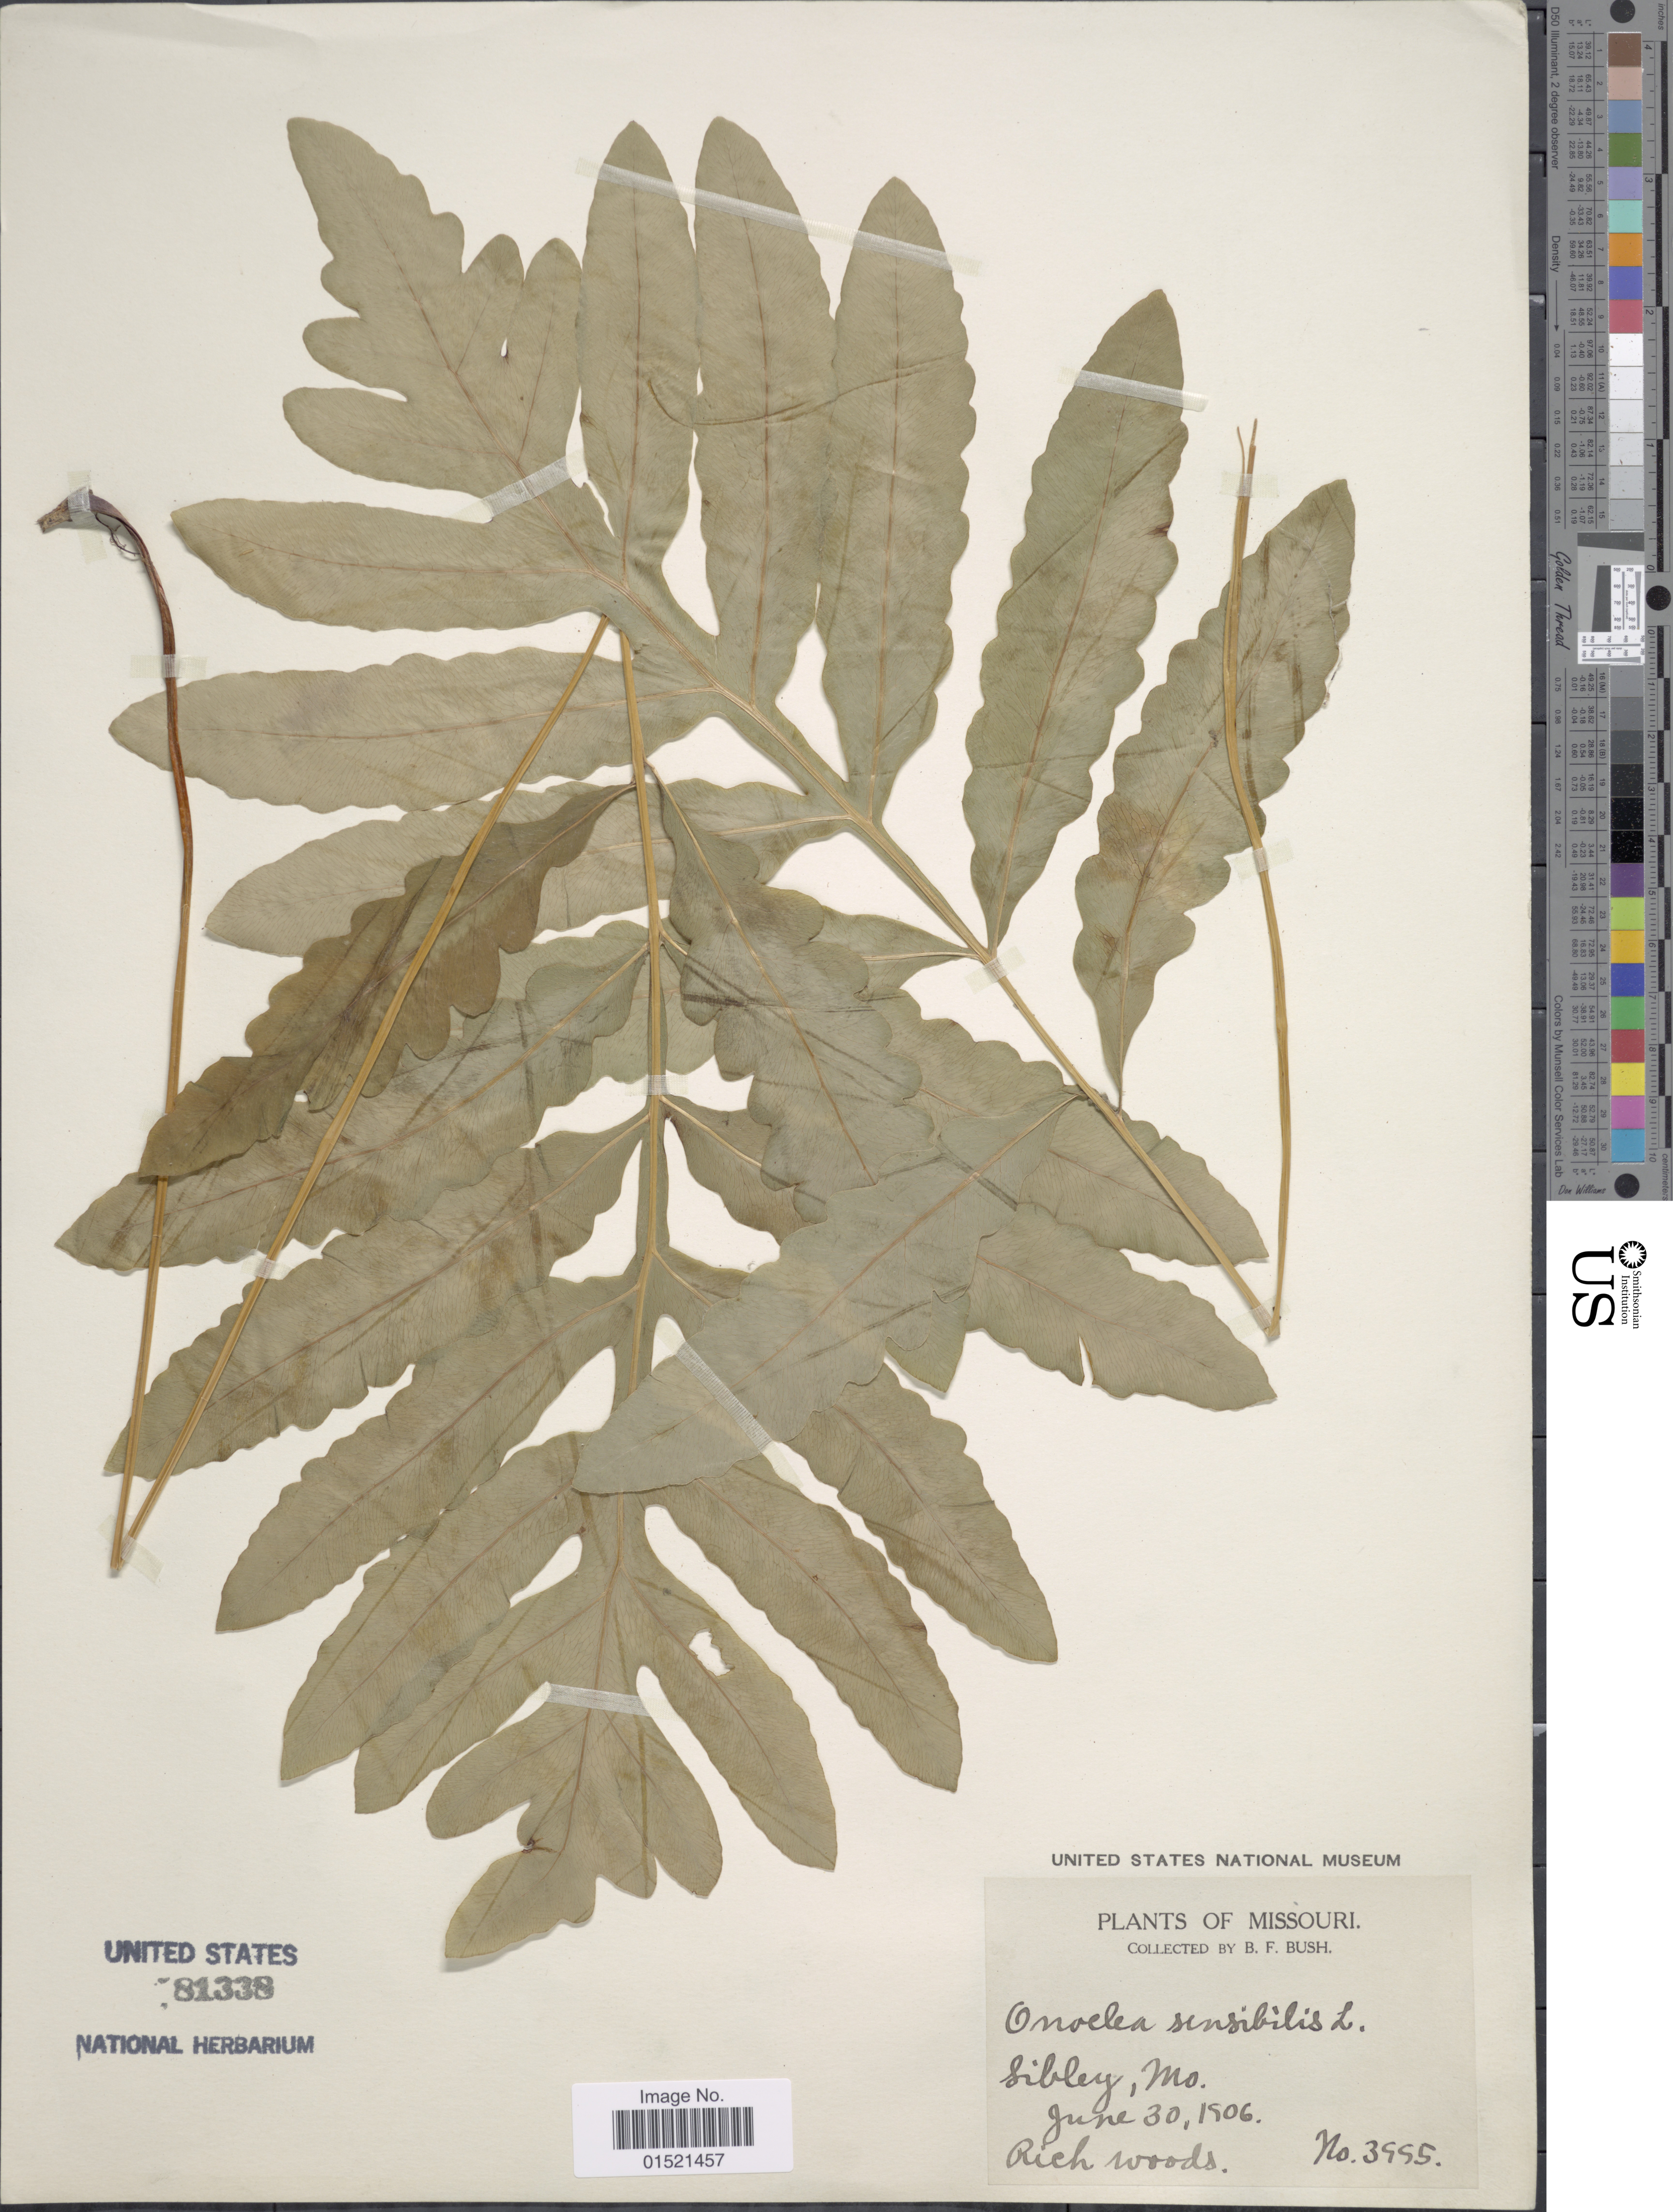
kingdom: Plantae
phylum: Tracheophyta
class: Polypodiopsida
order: Polypodiales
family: Onocleaceae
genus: Onoclea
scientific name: Onoclea sensibilis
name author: L.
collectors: B. F. Bush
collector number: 3995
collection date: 1906-06-30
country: United States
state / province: Missouri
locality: Sibley, Mo.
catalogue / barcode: US 81338